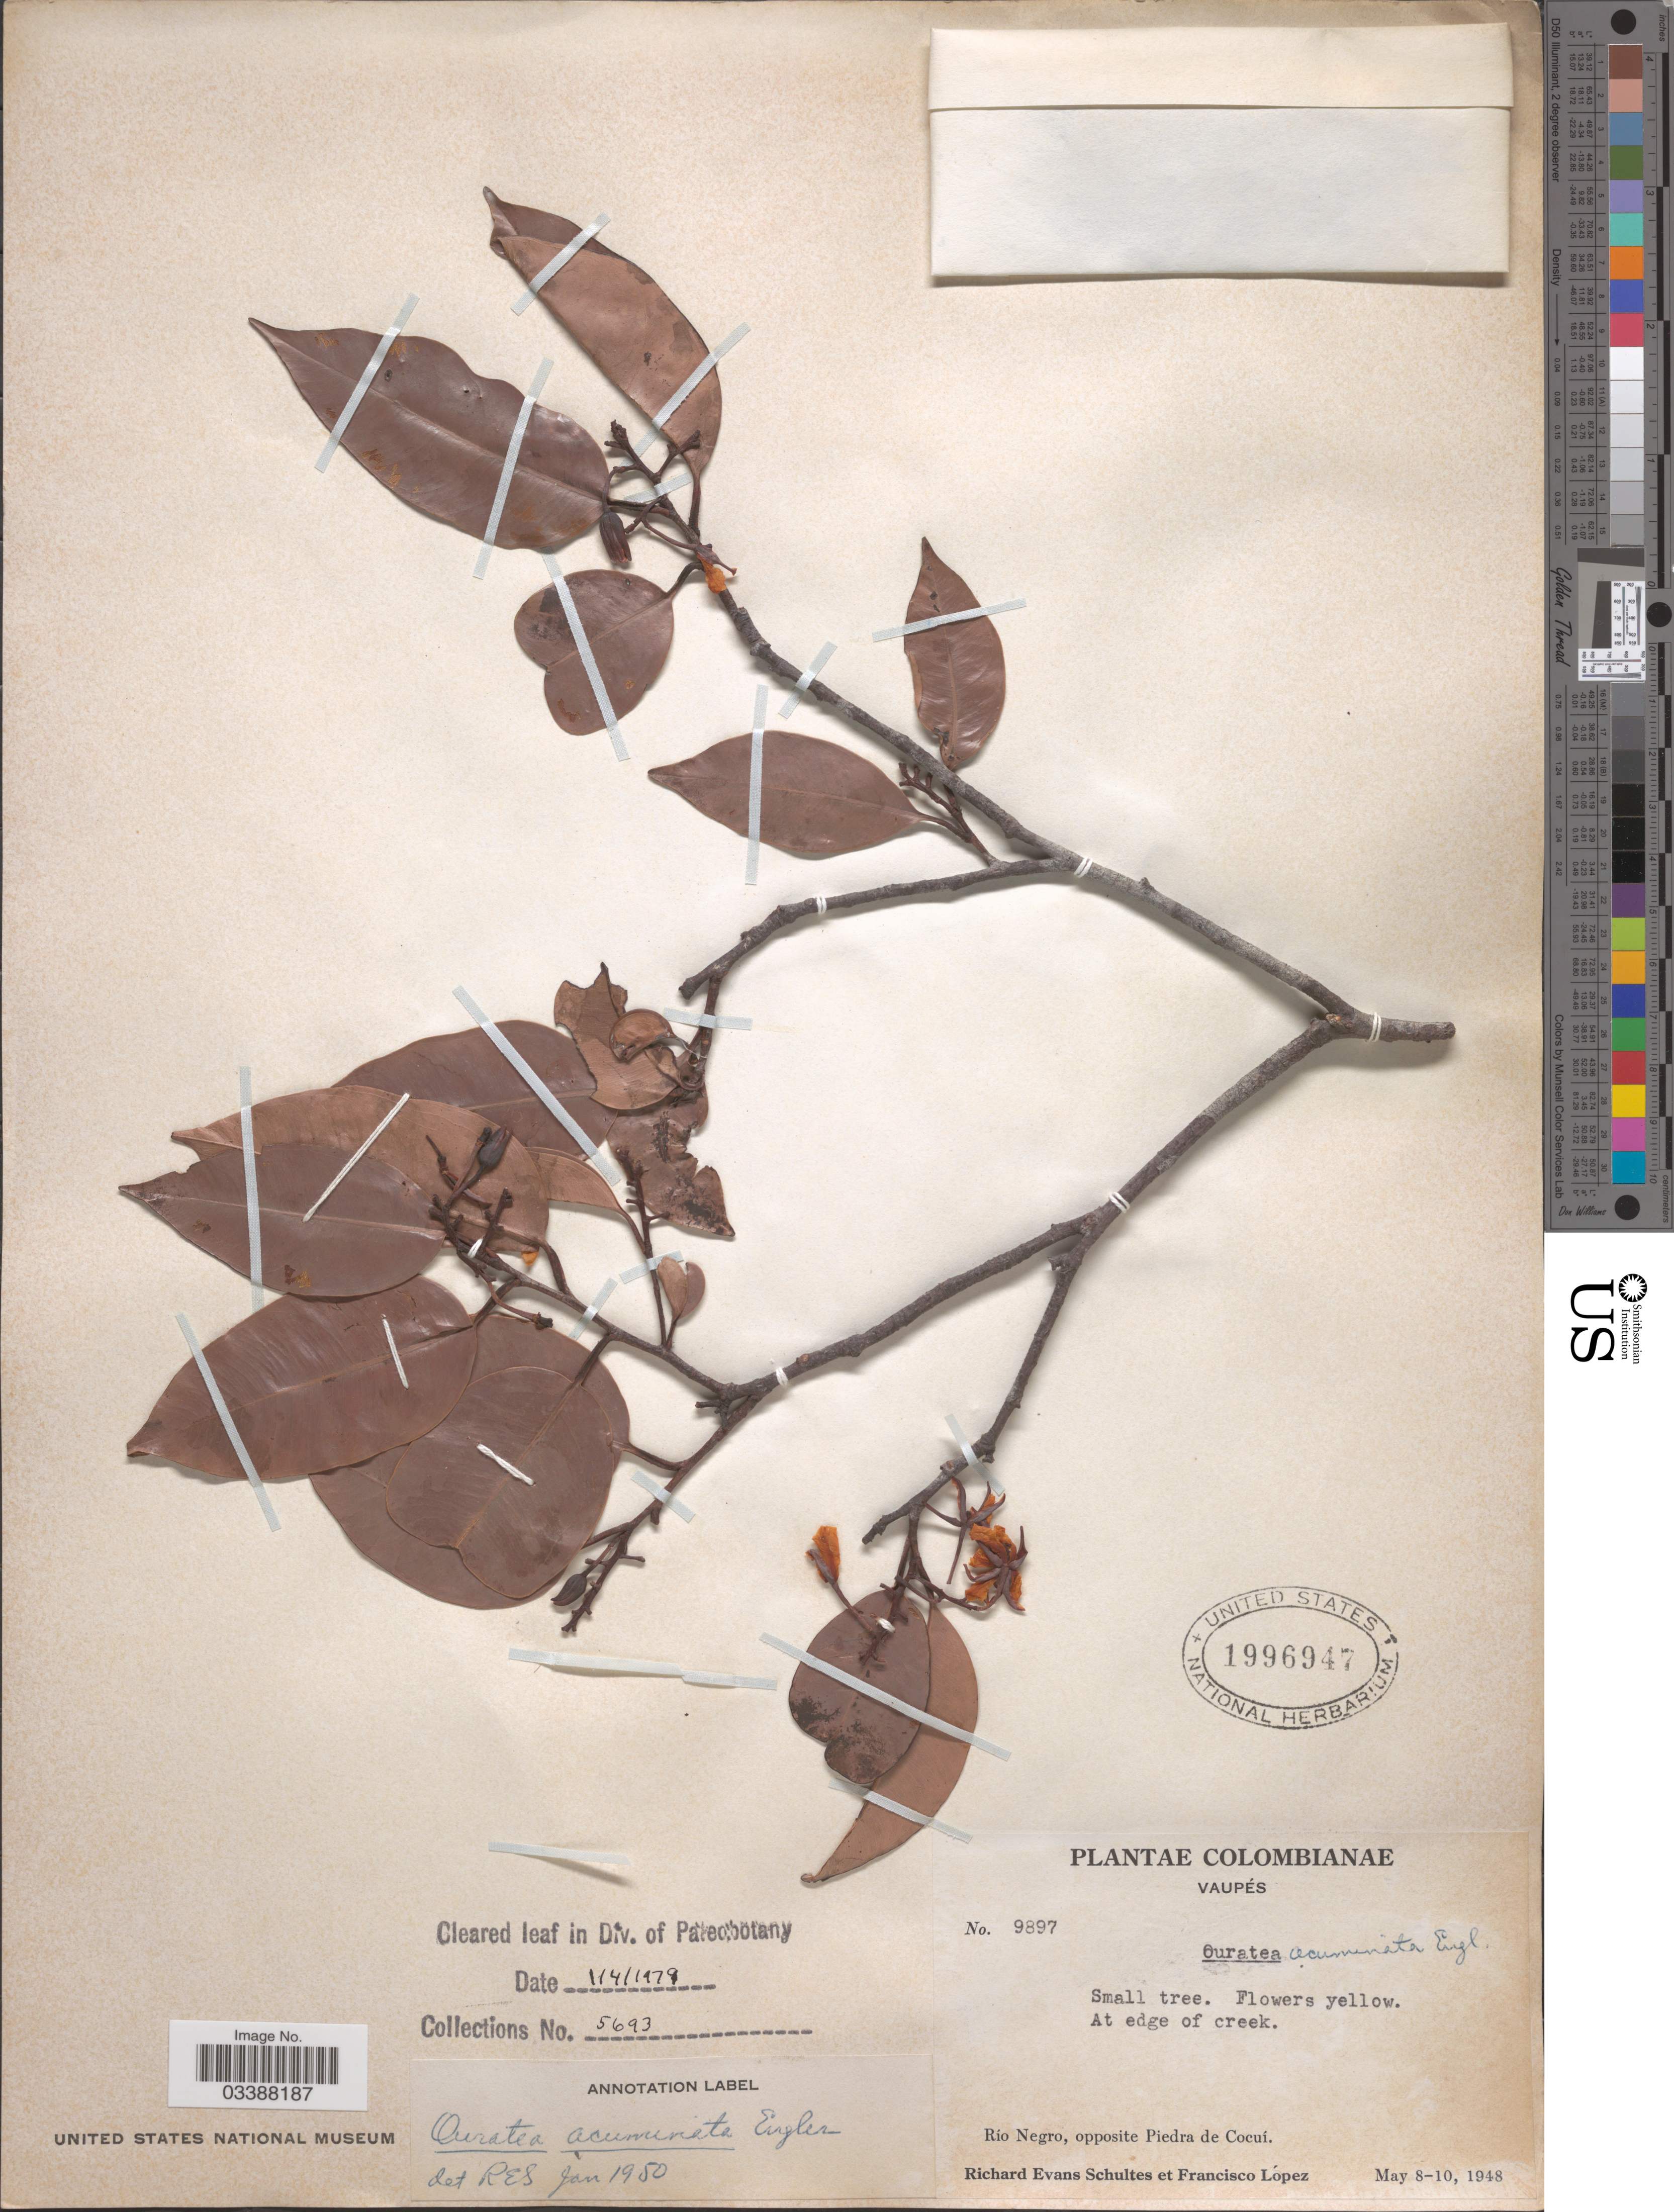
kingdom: Plantae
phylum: Tracheophyta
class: Magnoliopsida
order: Malpighiales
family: Ochnaceae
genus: Ouratea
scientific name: Ouratea acuminata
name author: (DC.) Engl.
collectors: R. E. Schultes & F. Lopéz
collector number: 9897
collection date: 1948-05-08/1948-05-10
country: Colombia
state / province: Vaupés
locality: At edge of creek. Río Negro, opposite Piedra de Cocuí.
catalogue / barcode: US 1996947